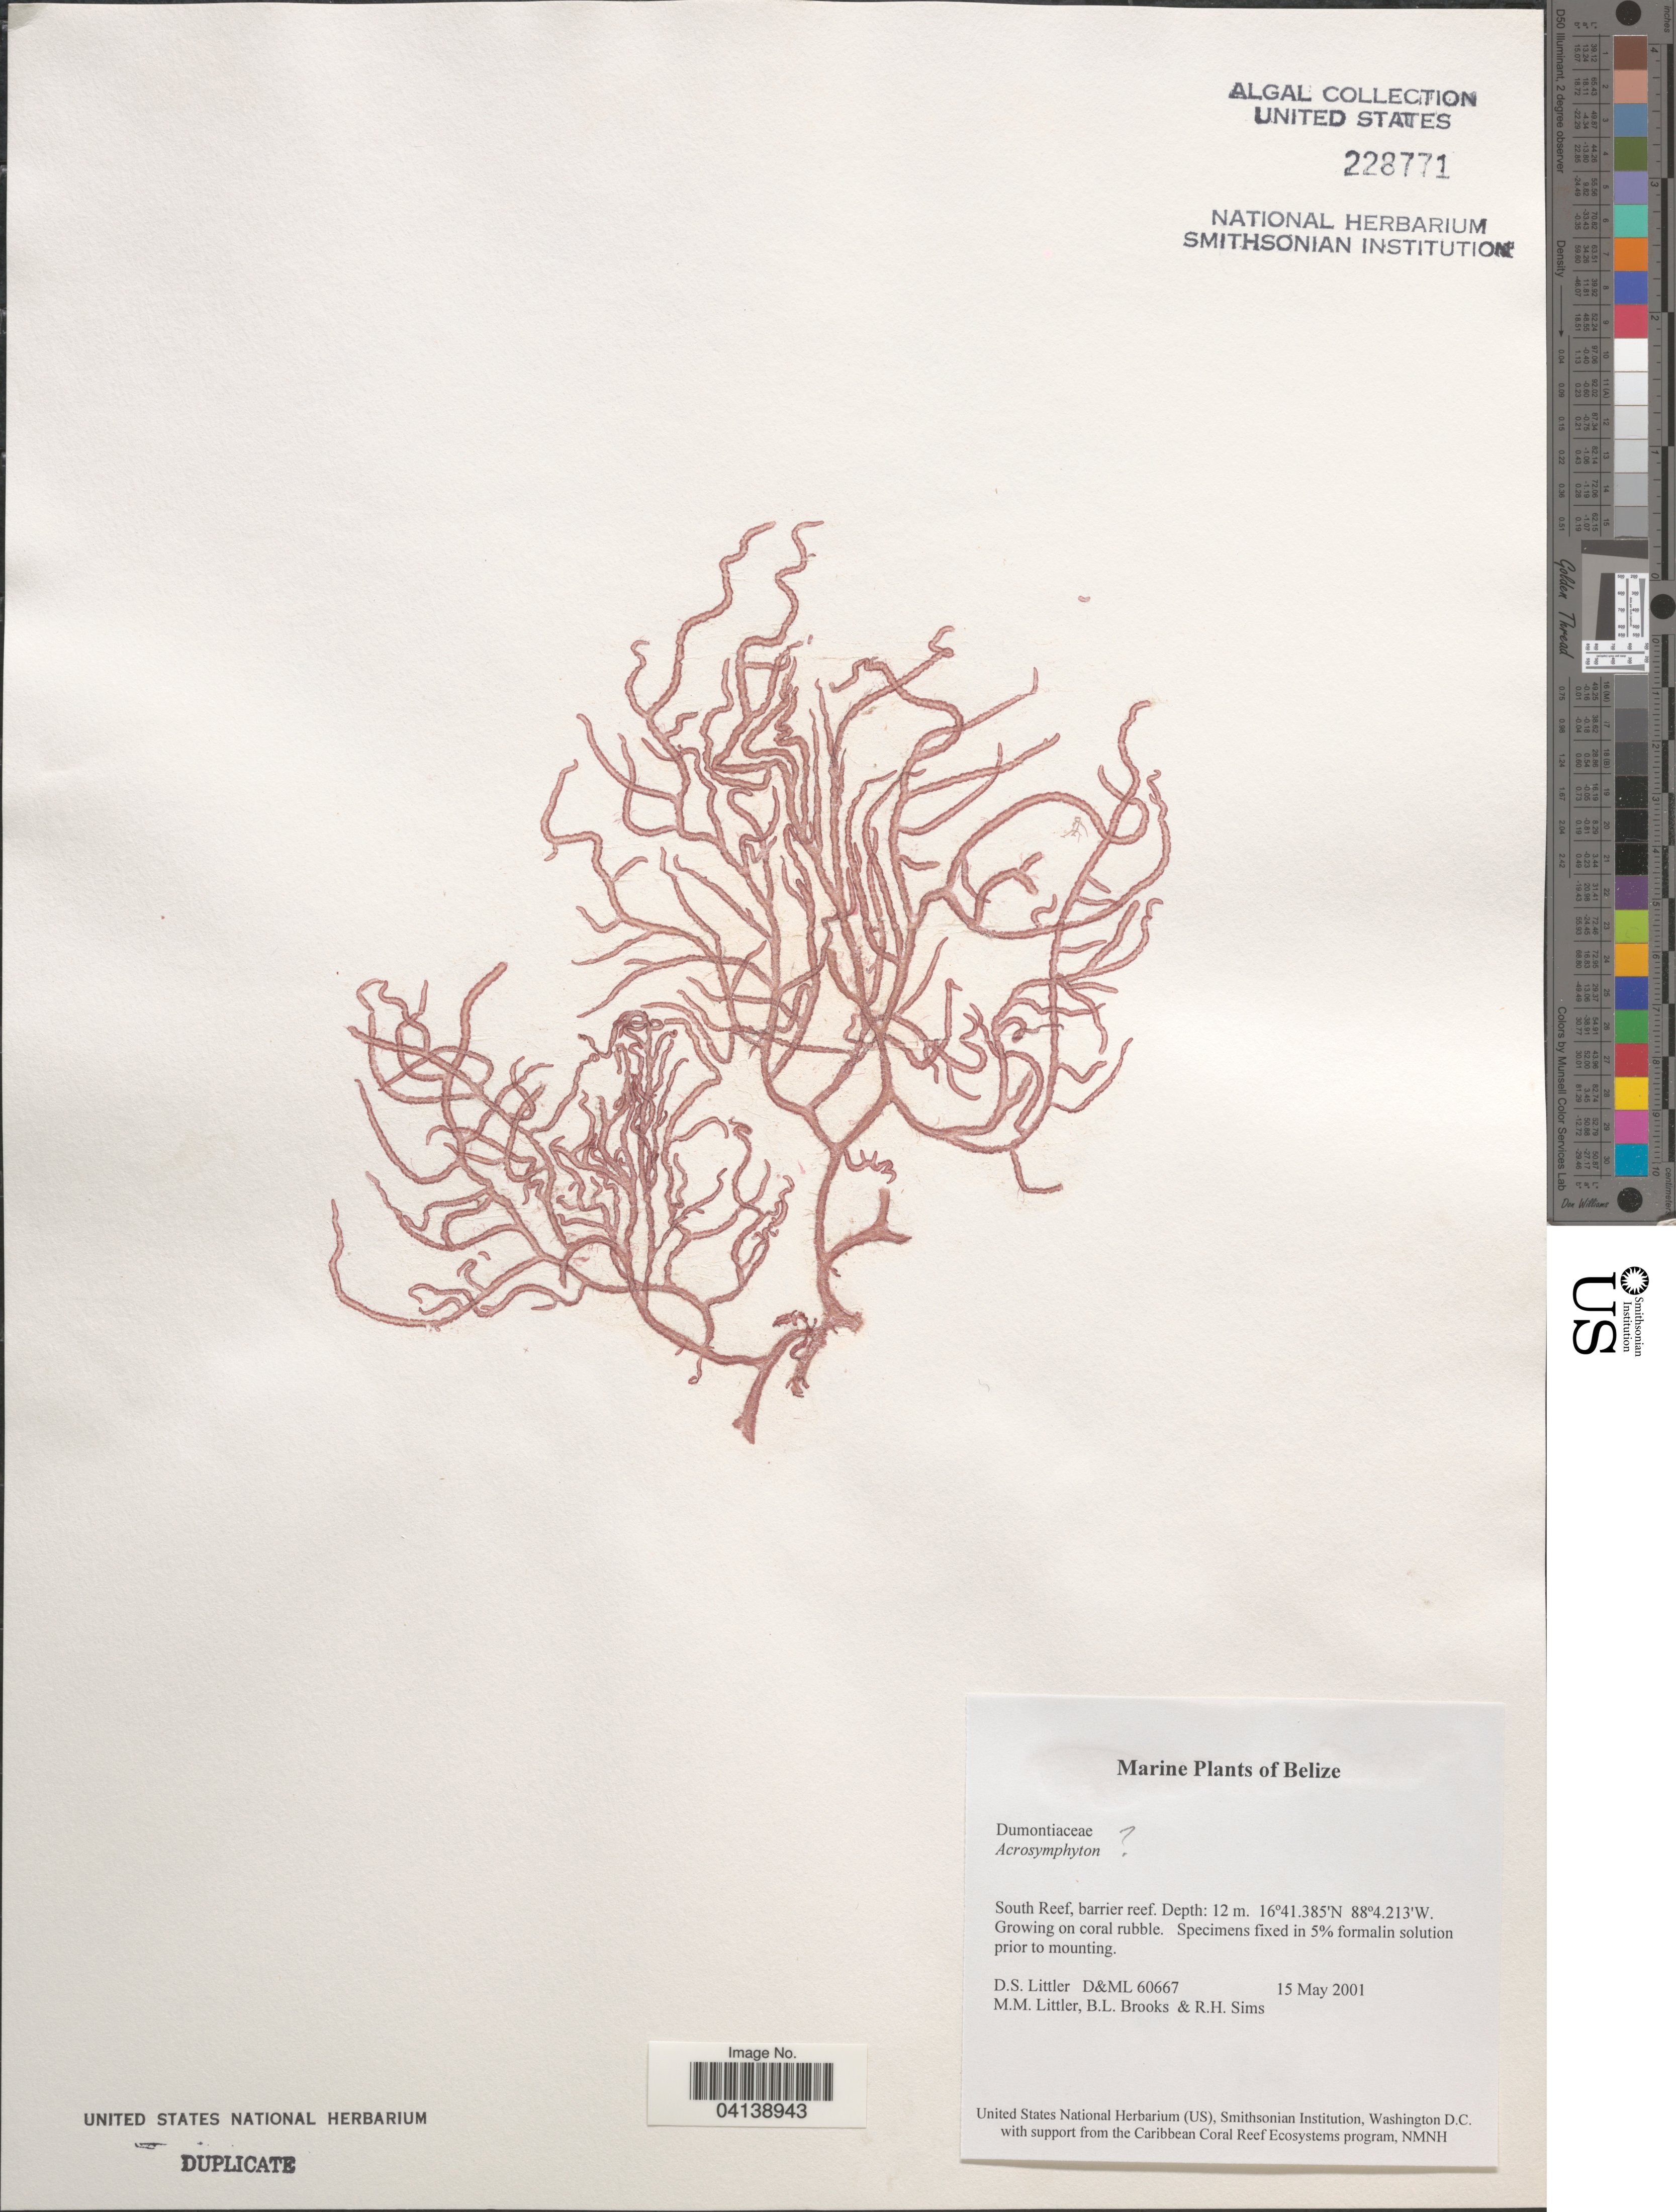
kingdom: Plantae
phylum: Rhodophyta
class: Florideophyceae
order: Acrosymphytales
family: Acrosymphytaceae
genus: Acrosymphyton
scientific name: Acrosymphyton sp.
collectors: D. S. Littler, B. Brooks & R. H. Sims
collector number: D&ML 60667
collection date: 2001-05-15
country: Belize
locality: South Reef, barrier reef.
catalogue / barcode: US 228771